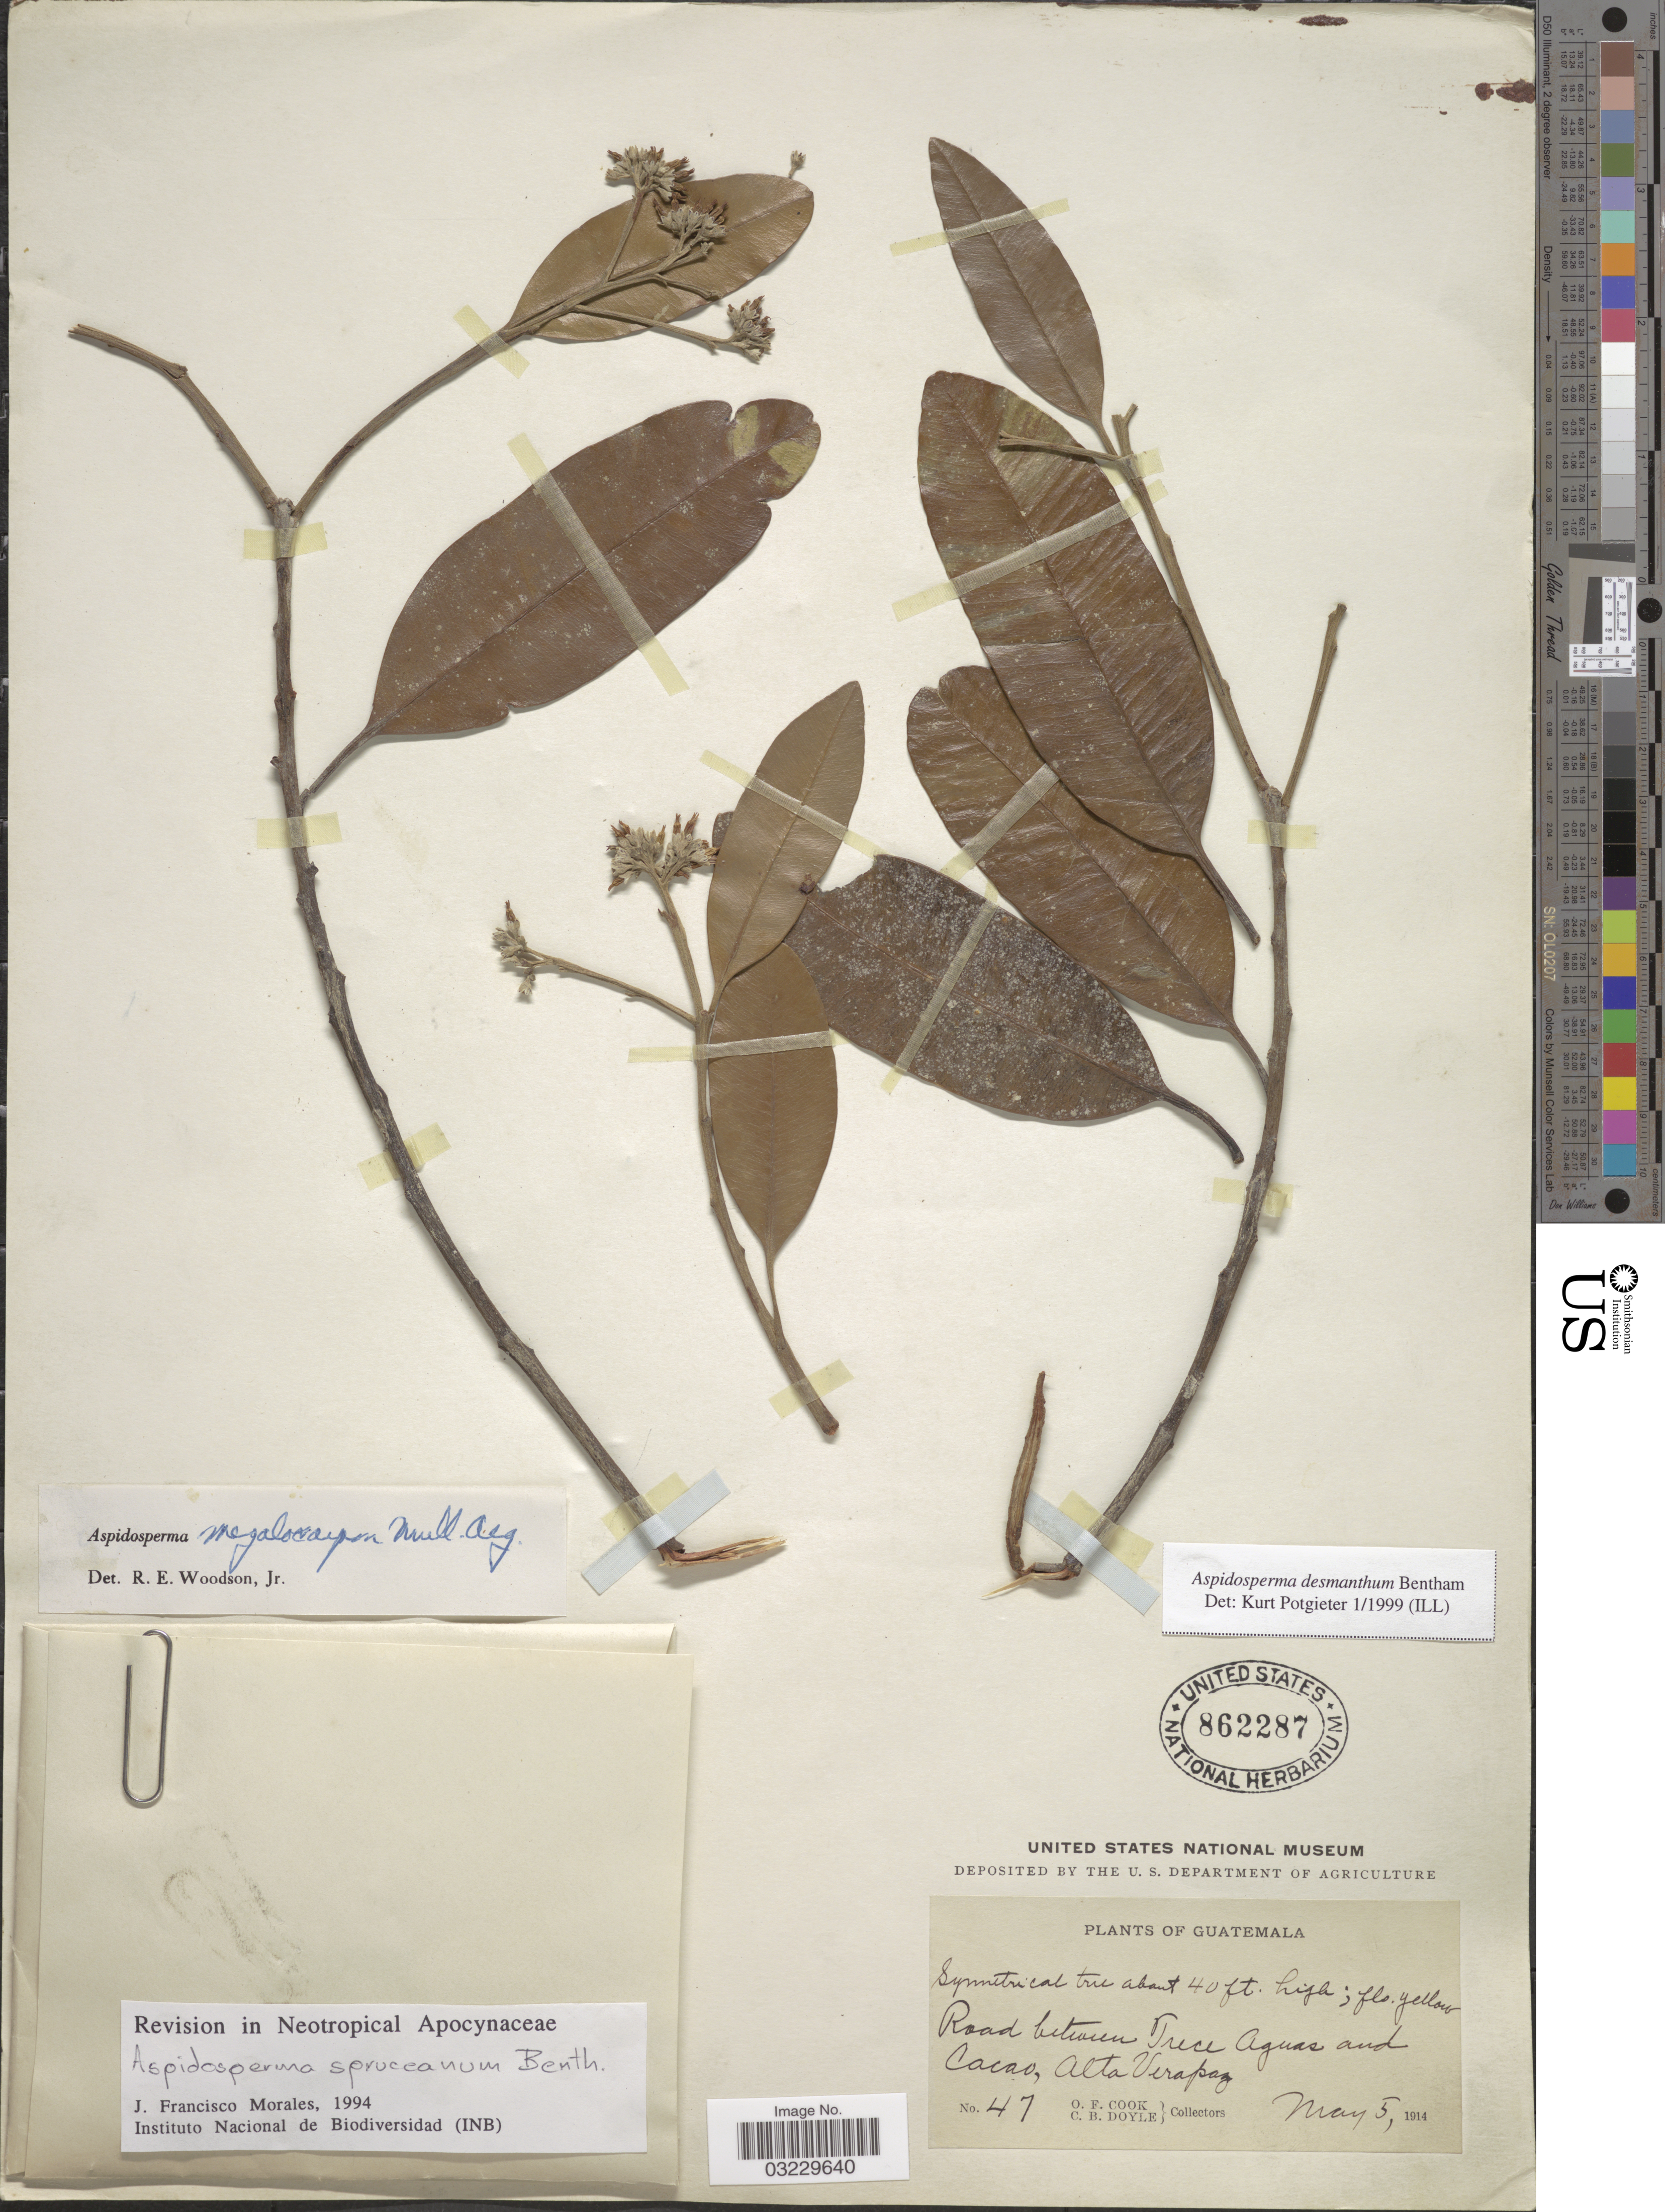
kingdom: Plantae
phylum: Tracheophyta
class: Magnoliopsida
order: Gentianales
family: Apocynaceae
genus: Aspidosperma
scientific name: Aspidosperma desmanthum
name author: Benth. ex Müll. Arg.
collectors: O. F. Cook & C. Doyle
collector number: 47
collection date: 1914-05-05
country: Guatemala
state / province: Alta Verapaz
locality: Road between Trece Aguas and Cacao.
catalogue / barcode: US 862287